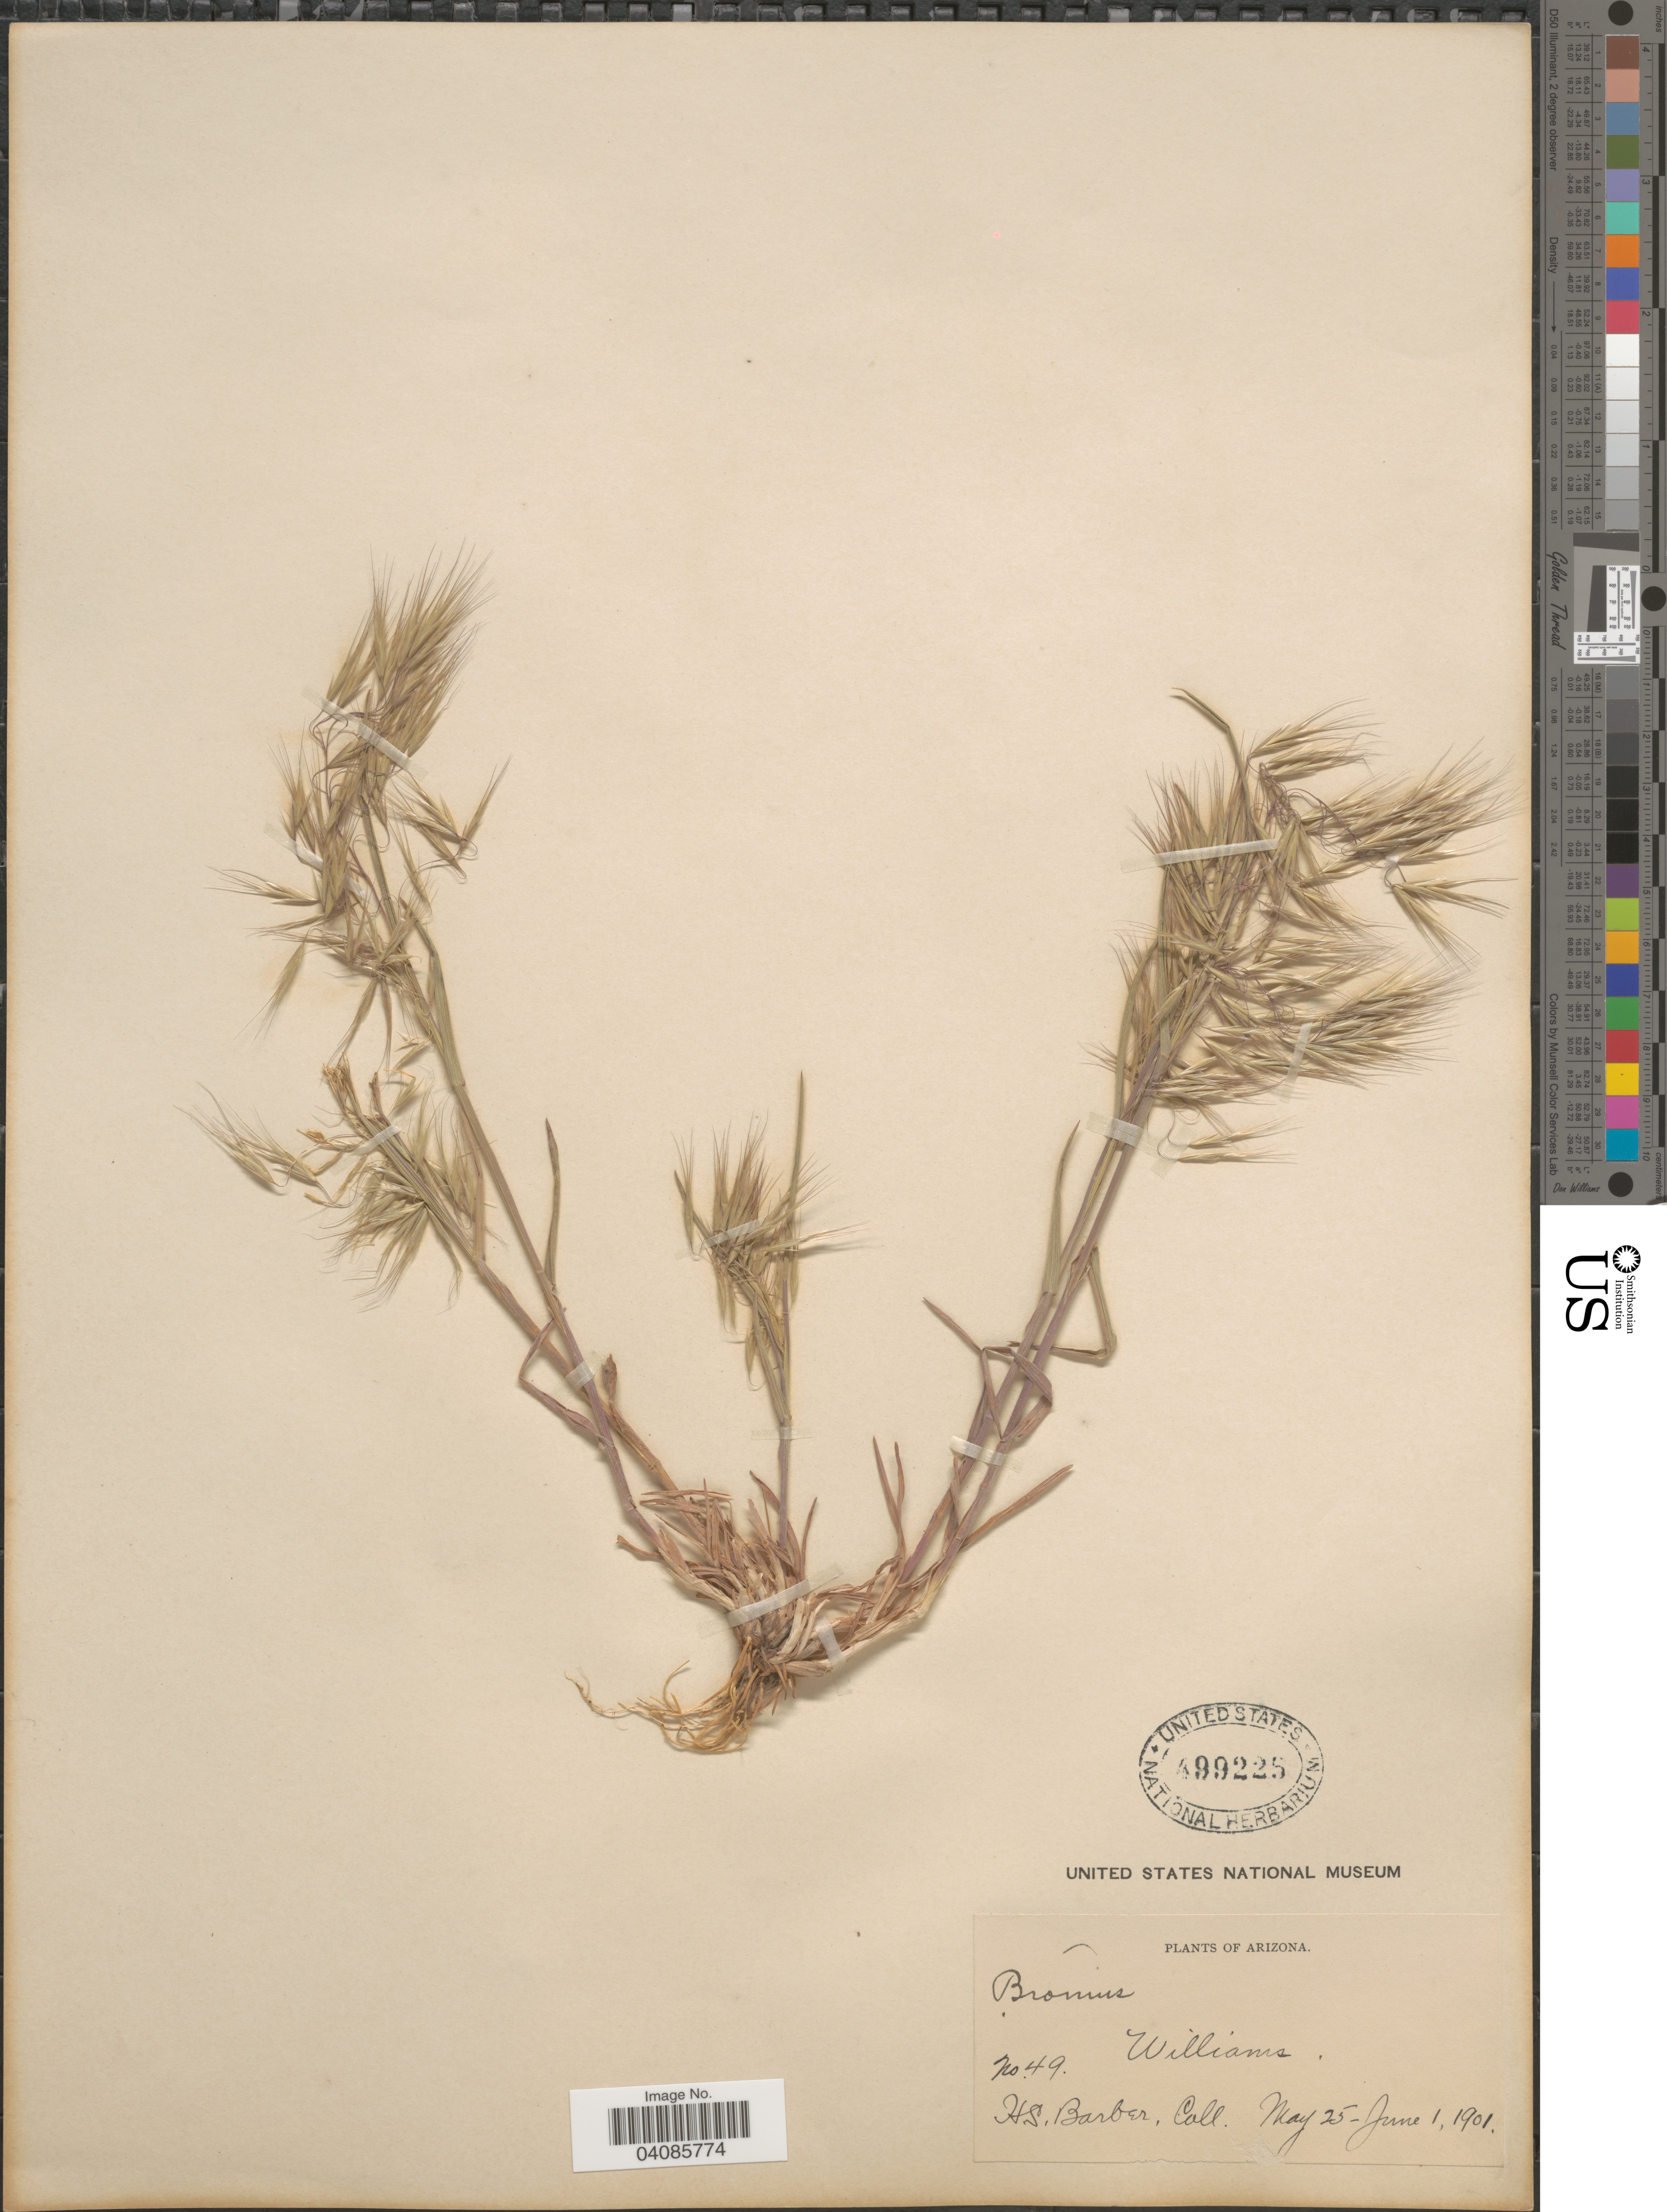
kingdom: Plantae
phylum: Tracheophyta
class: Liliopsida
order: Poales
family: Poaceae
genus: Bromus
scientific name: Bromus tectorum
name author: L.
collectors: H. Barber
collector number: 49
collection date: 1901-05-25/1901-06-01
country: United States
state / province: Arizona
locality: Williams.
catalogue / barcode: US 499225